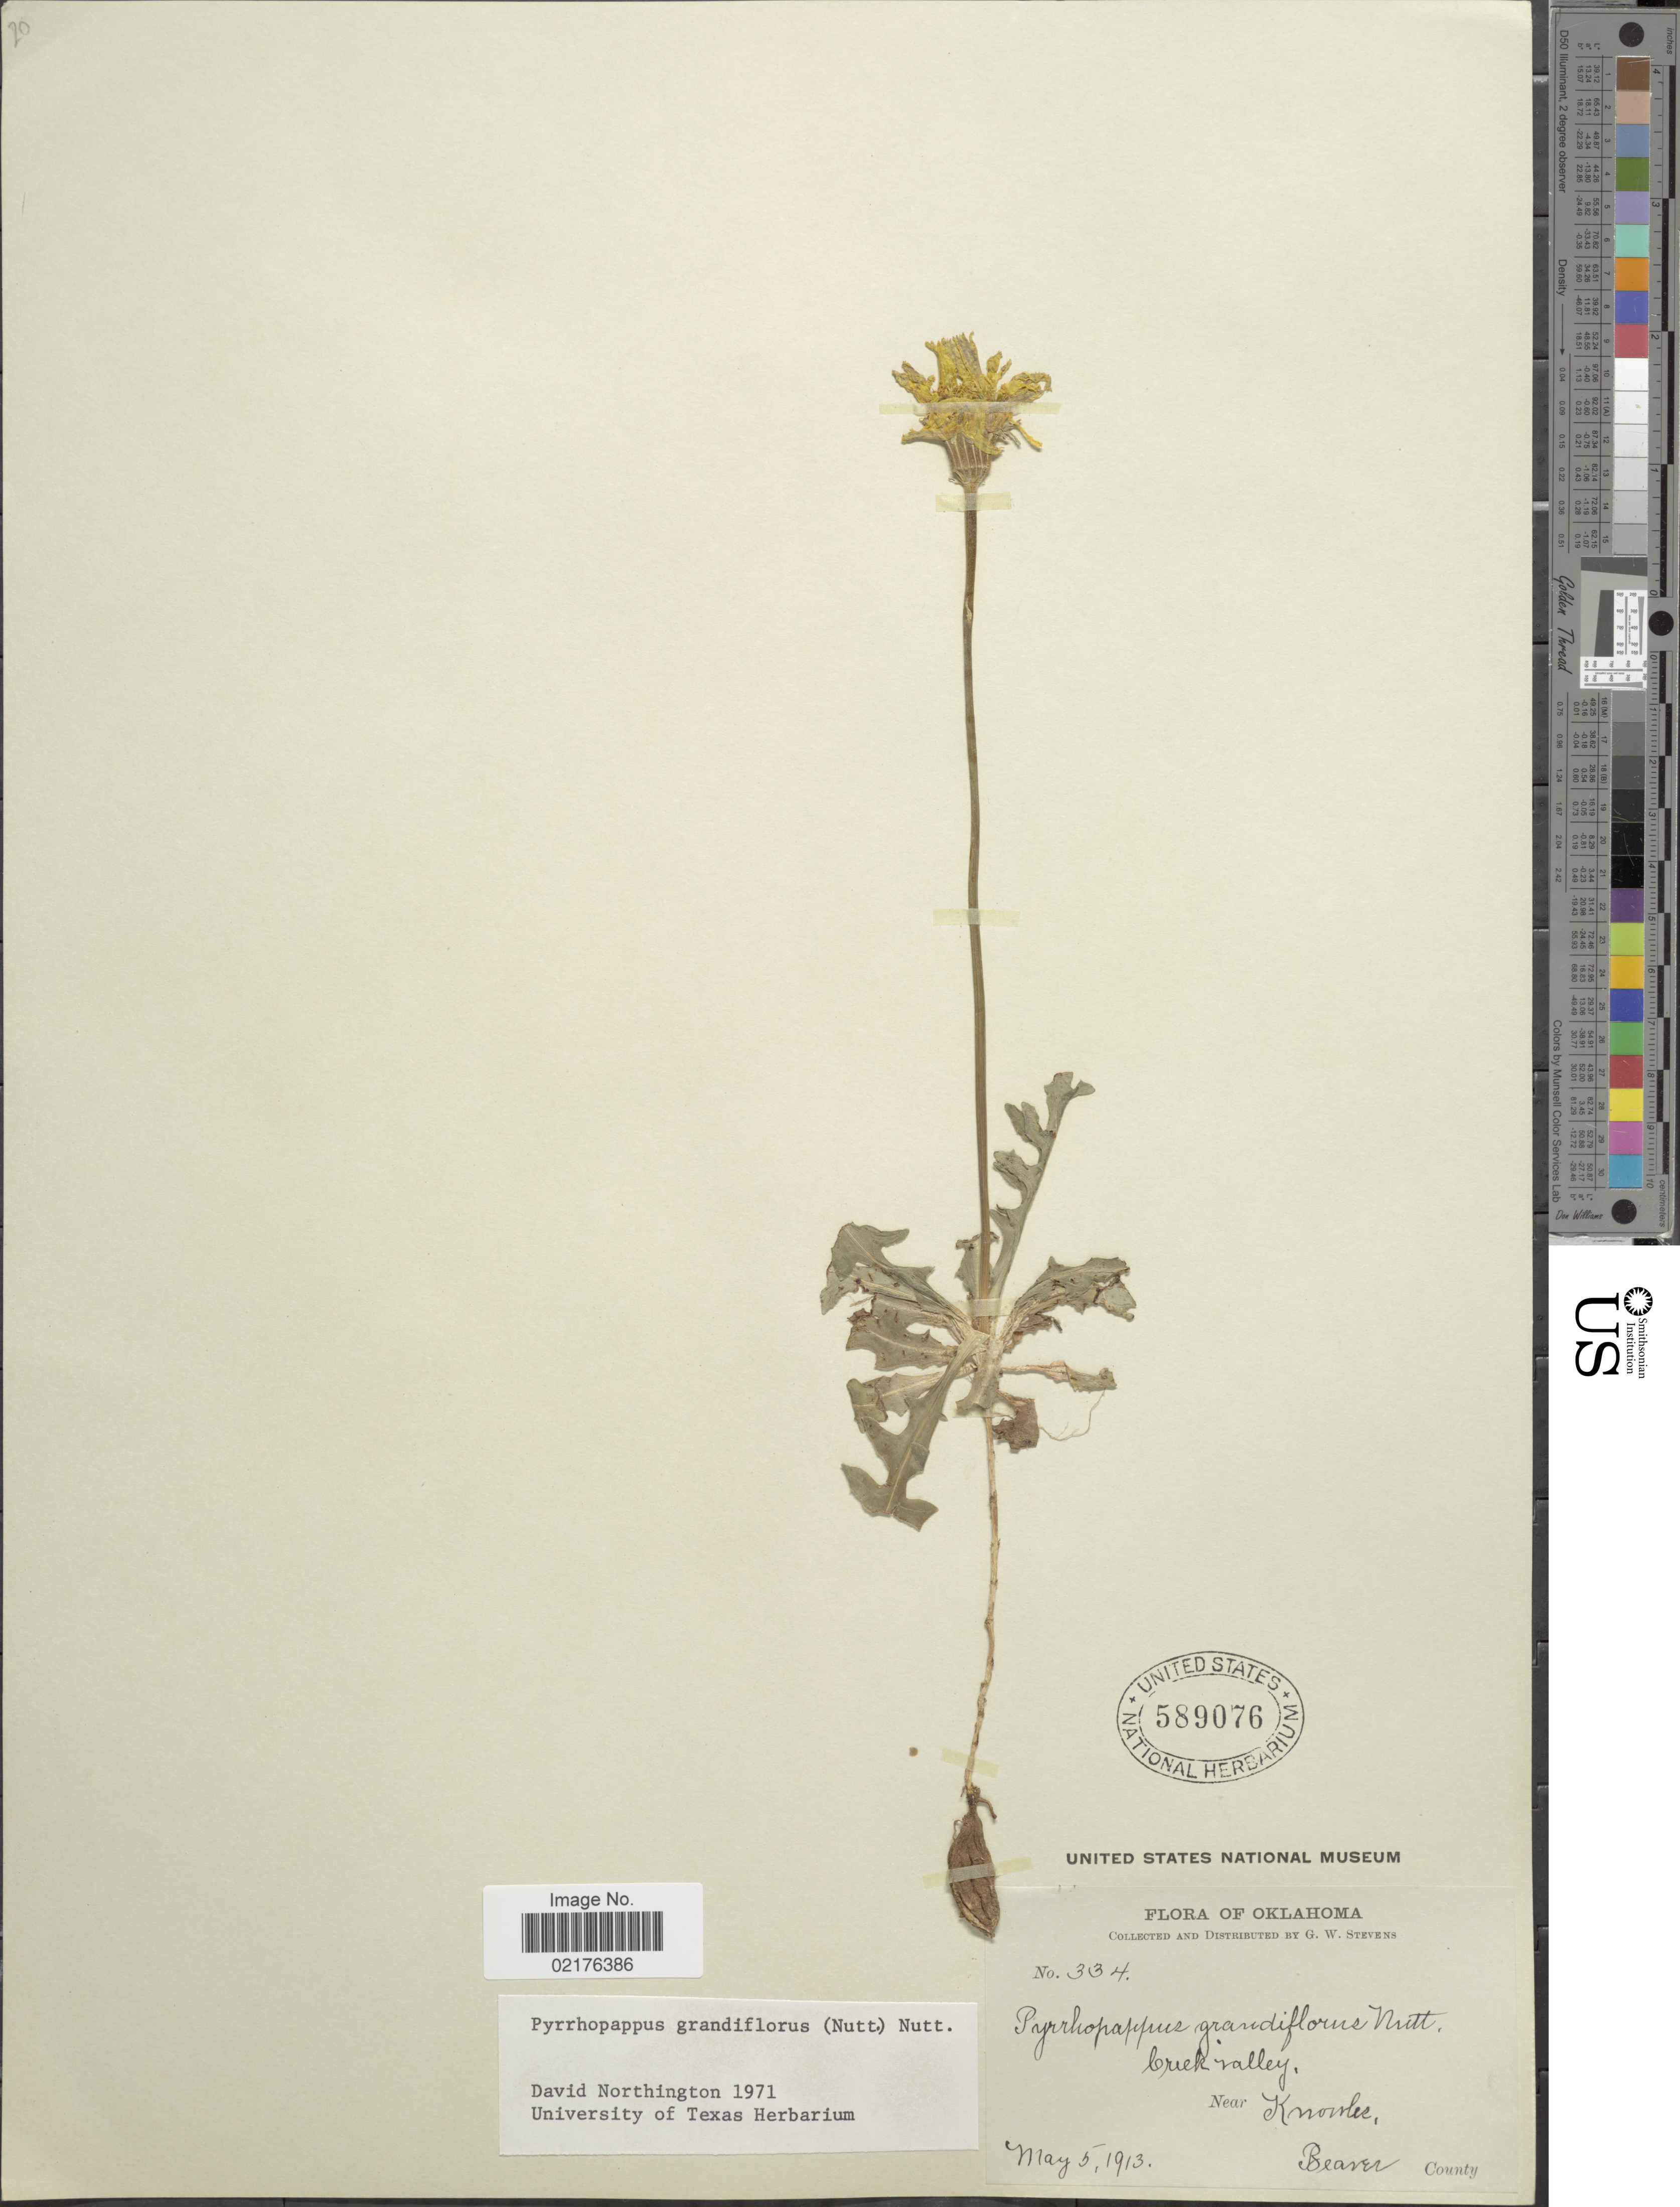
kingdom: Plantae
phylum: Tracheophyta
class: Magnoliopsida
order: Asterales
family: Asteraceae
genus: Pyrrhopappus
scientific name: Pyrrhopappus grandiflorus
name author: (Nutt.) Nutt.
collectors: G. W. Stevens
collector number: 334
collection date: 1913-05-05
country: United States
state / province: Oklahoma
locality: Creek Valley, Near Knowles, Beaver County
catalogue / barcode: US 589076